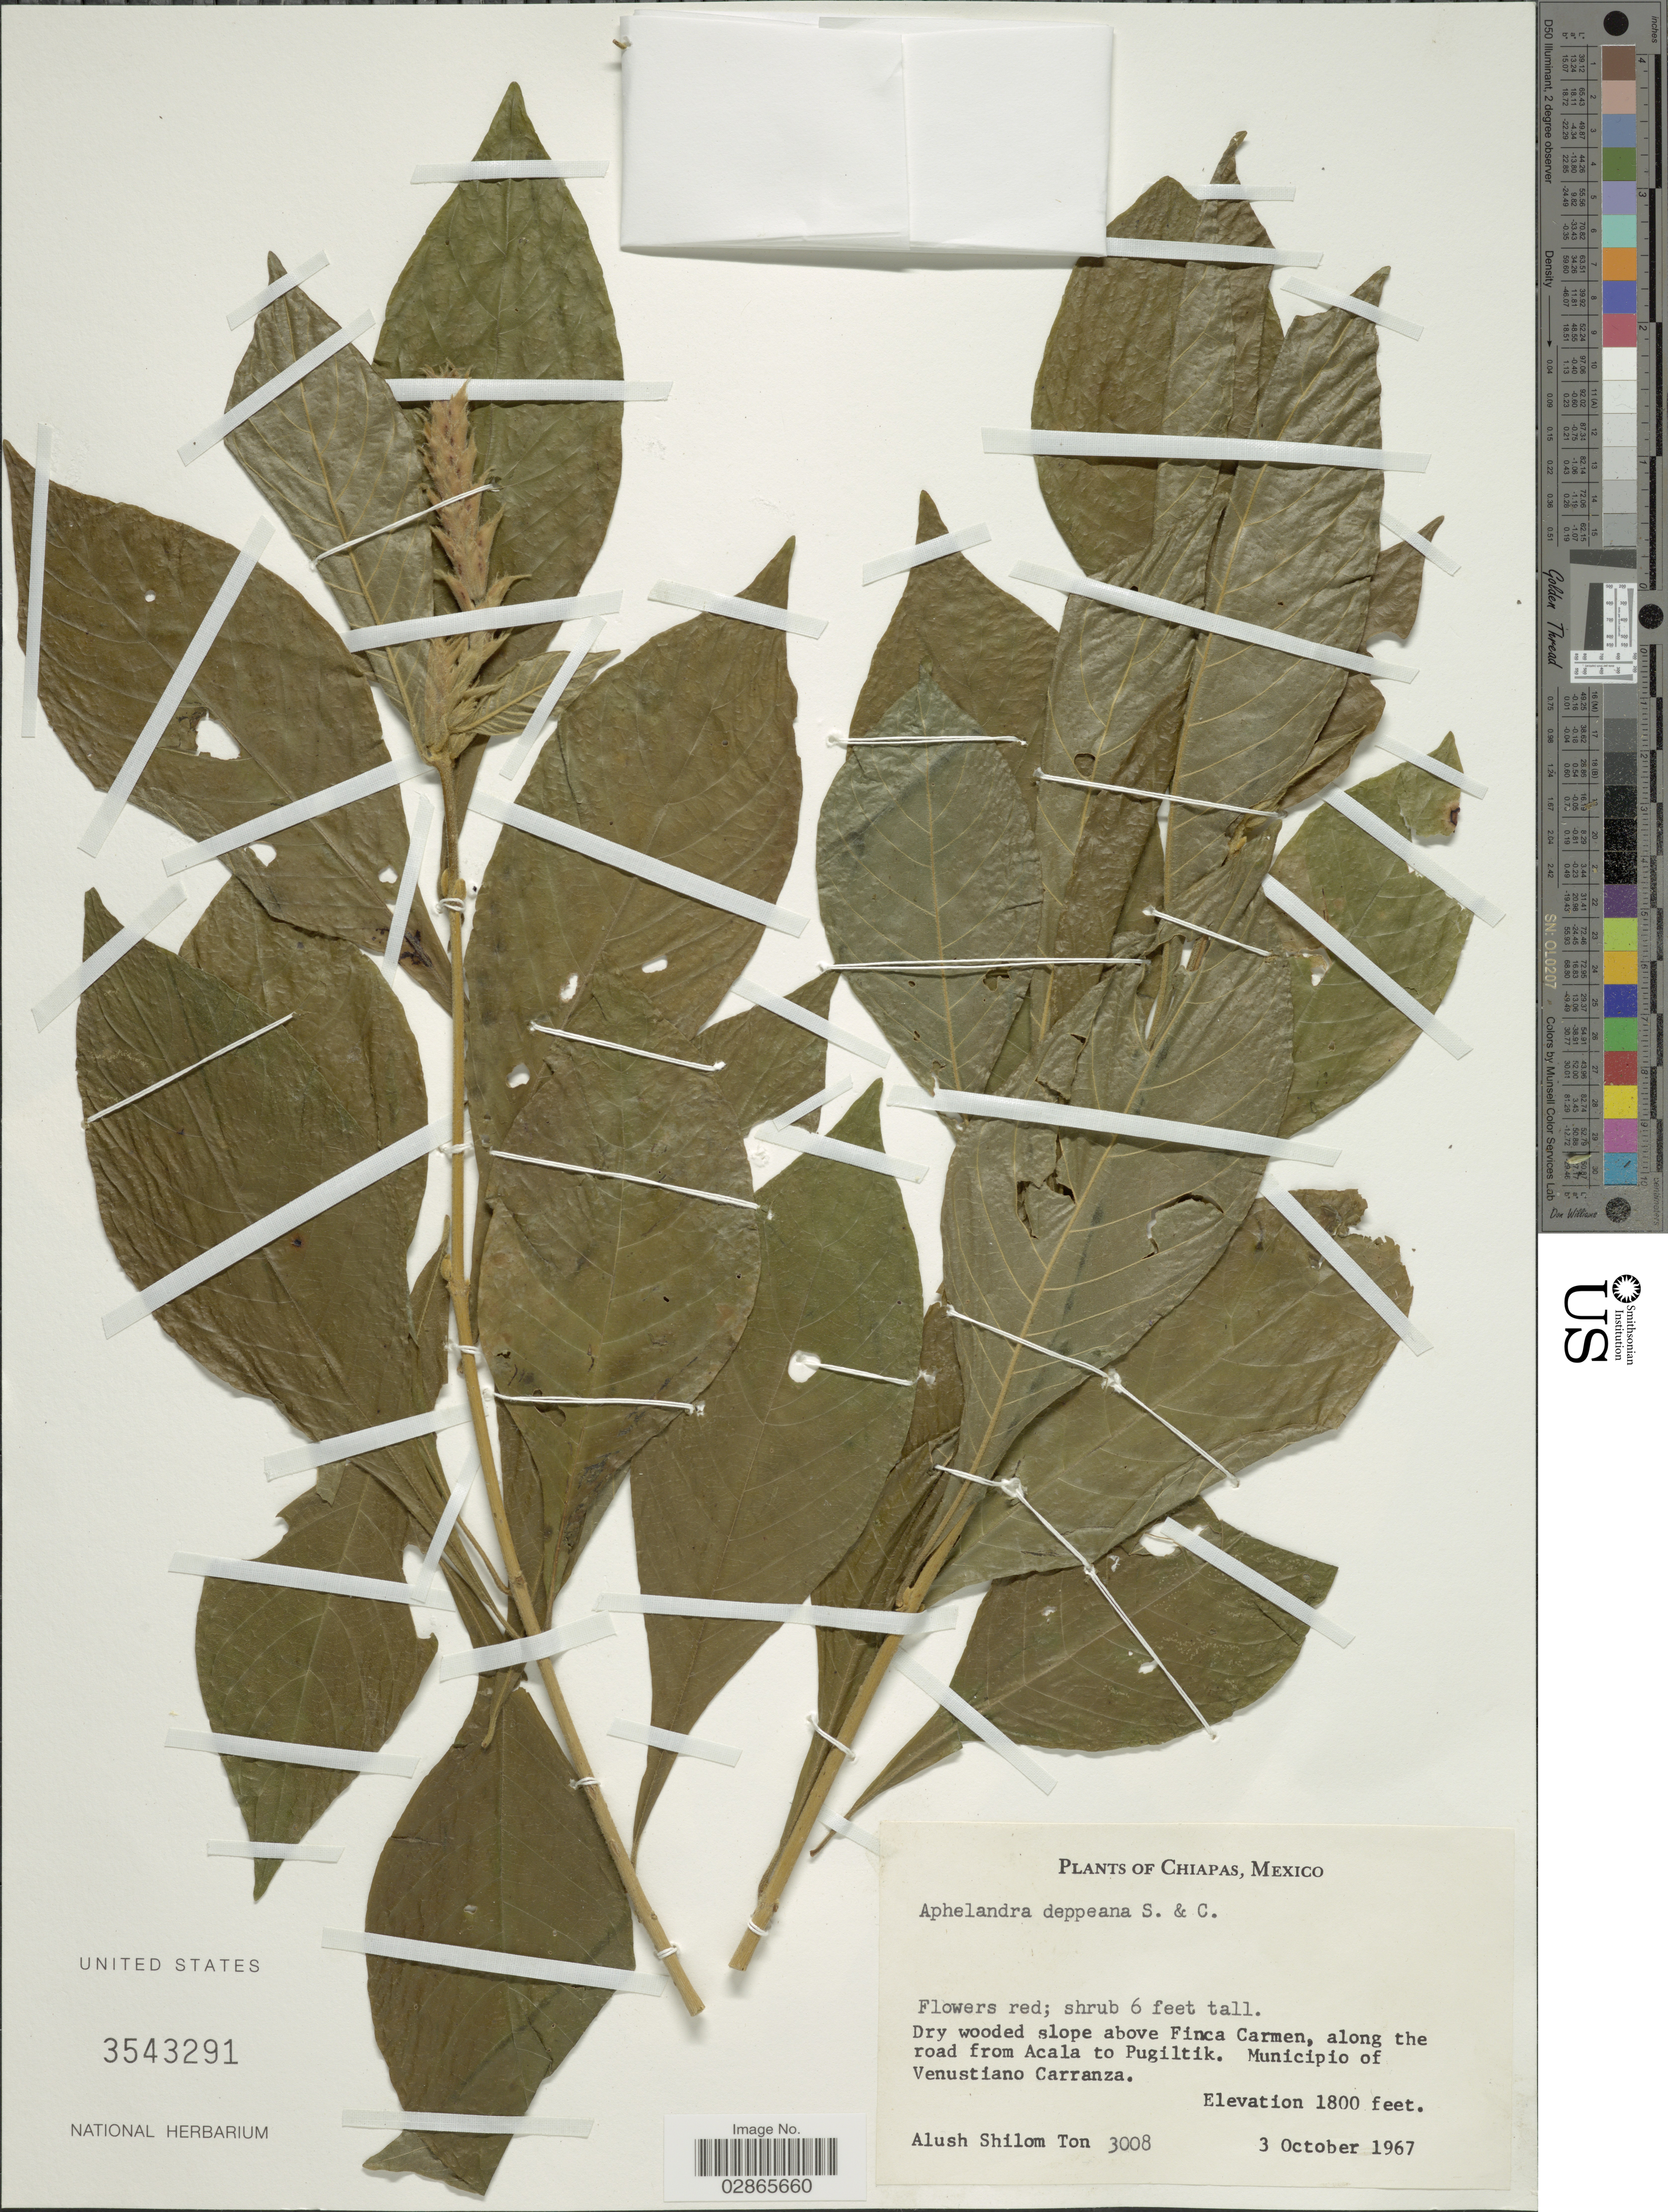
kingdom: Plantae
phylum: Tracheophyta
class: Magnoliopsida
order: Lamiales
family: Acanthaceae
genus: Aphelandra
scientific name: Aphelandra deppeana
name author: Schltdl. & Cham.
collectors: A. M. Ton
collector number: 3008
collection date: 1967-10-03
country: Mexico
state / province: Chiapas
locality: Dry wooded slope above Finca Carmen, along the road from Acala to Pugiltik. Municipio of Venustiano Carranza.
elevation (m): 549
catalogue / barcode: US 3543291